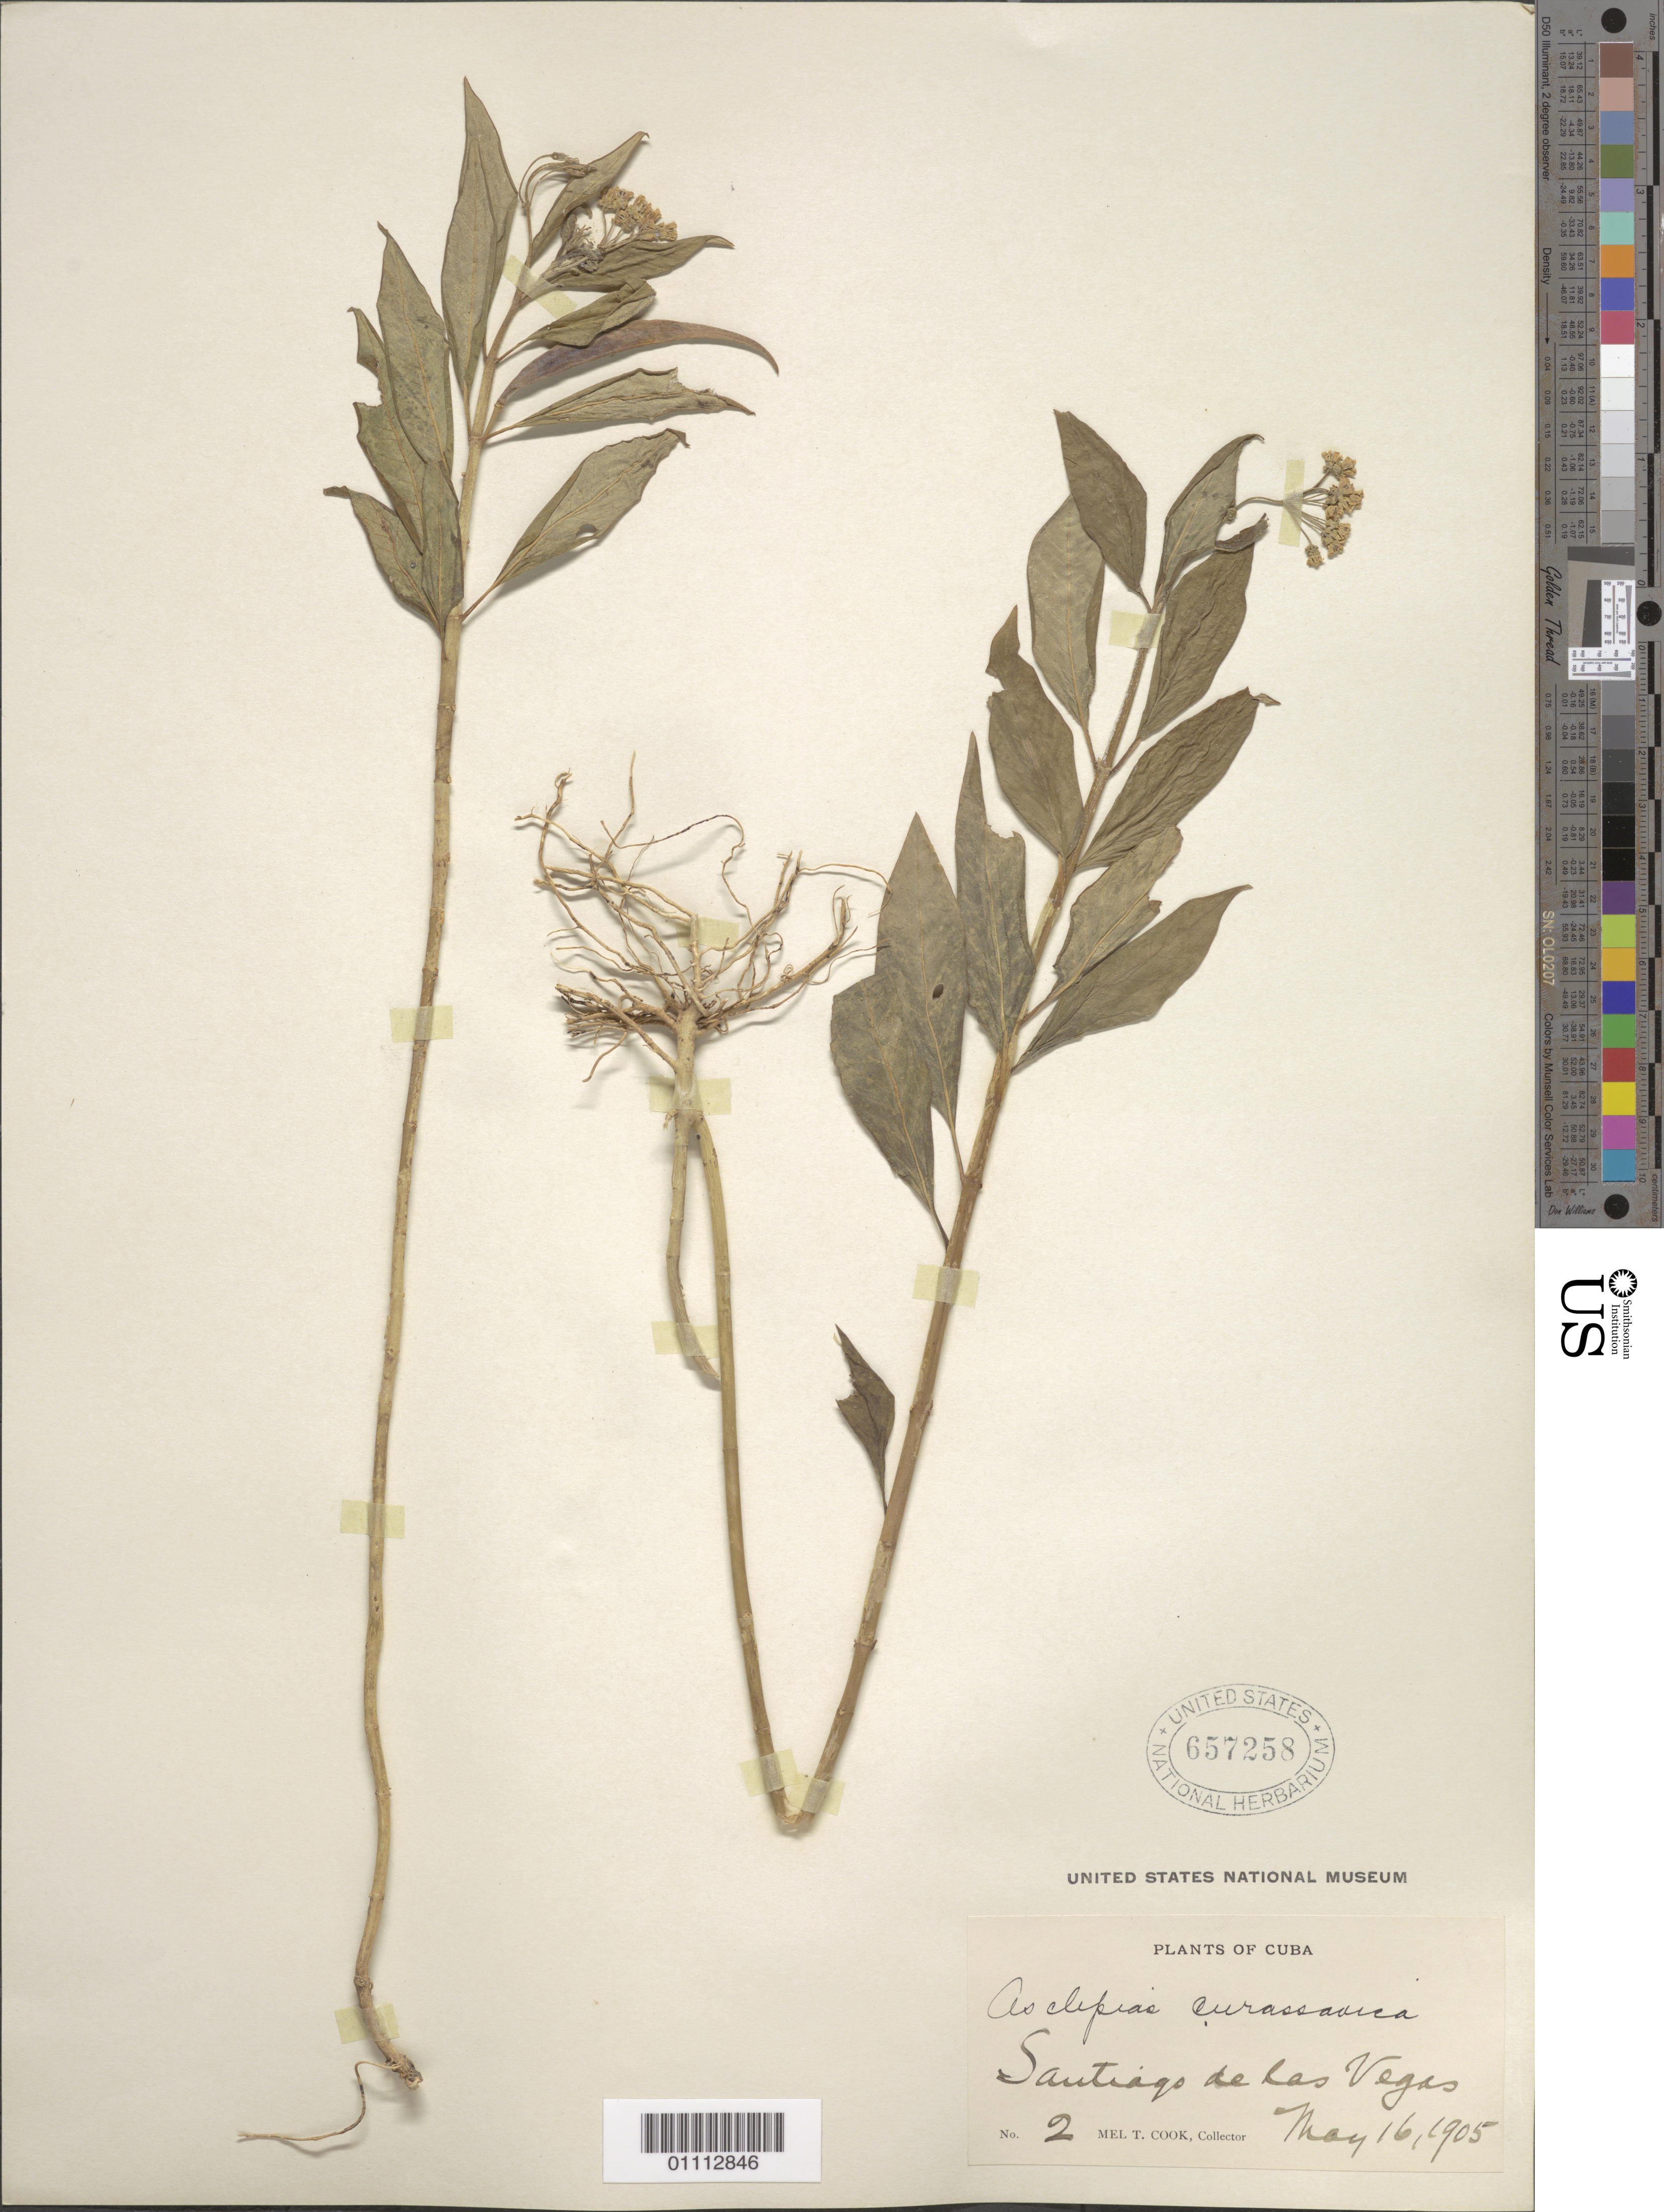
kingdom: Plantae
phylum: Tracheophyta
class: Magnoliopsida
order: Gentianales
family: Apocynaceae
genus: Asclepias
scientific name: Asclepias curassavica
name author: L.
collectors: M. T. Cook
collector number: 2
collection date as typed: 16 May 1905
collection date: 1905-05-16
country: Cuba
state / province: La Habana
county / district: Municipio Boyeros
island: Cuba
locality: Santiago de las Vegas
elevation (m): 97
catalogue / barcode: US 657258